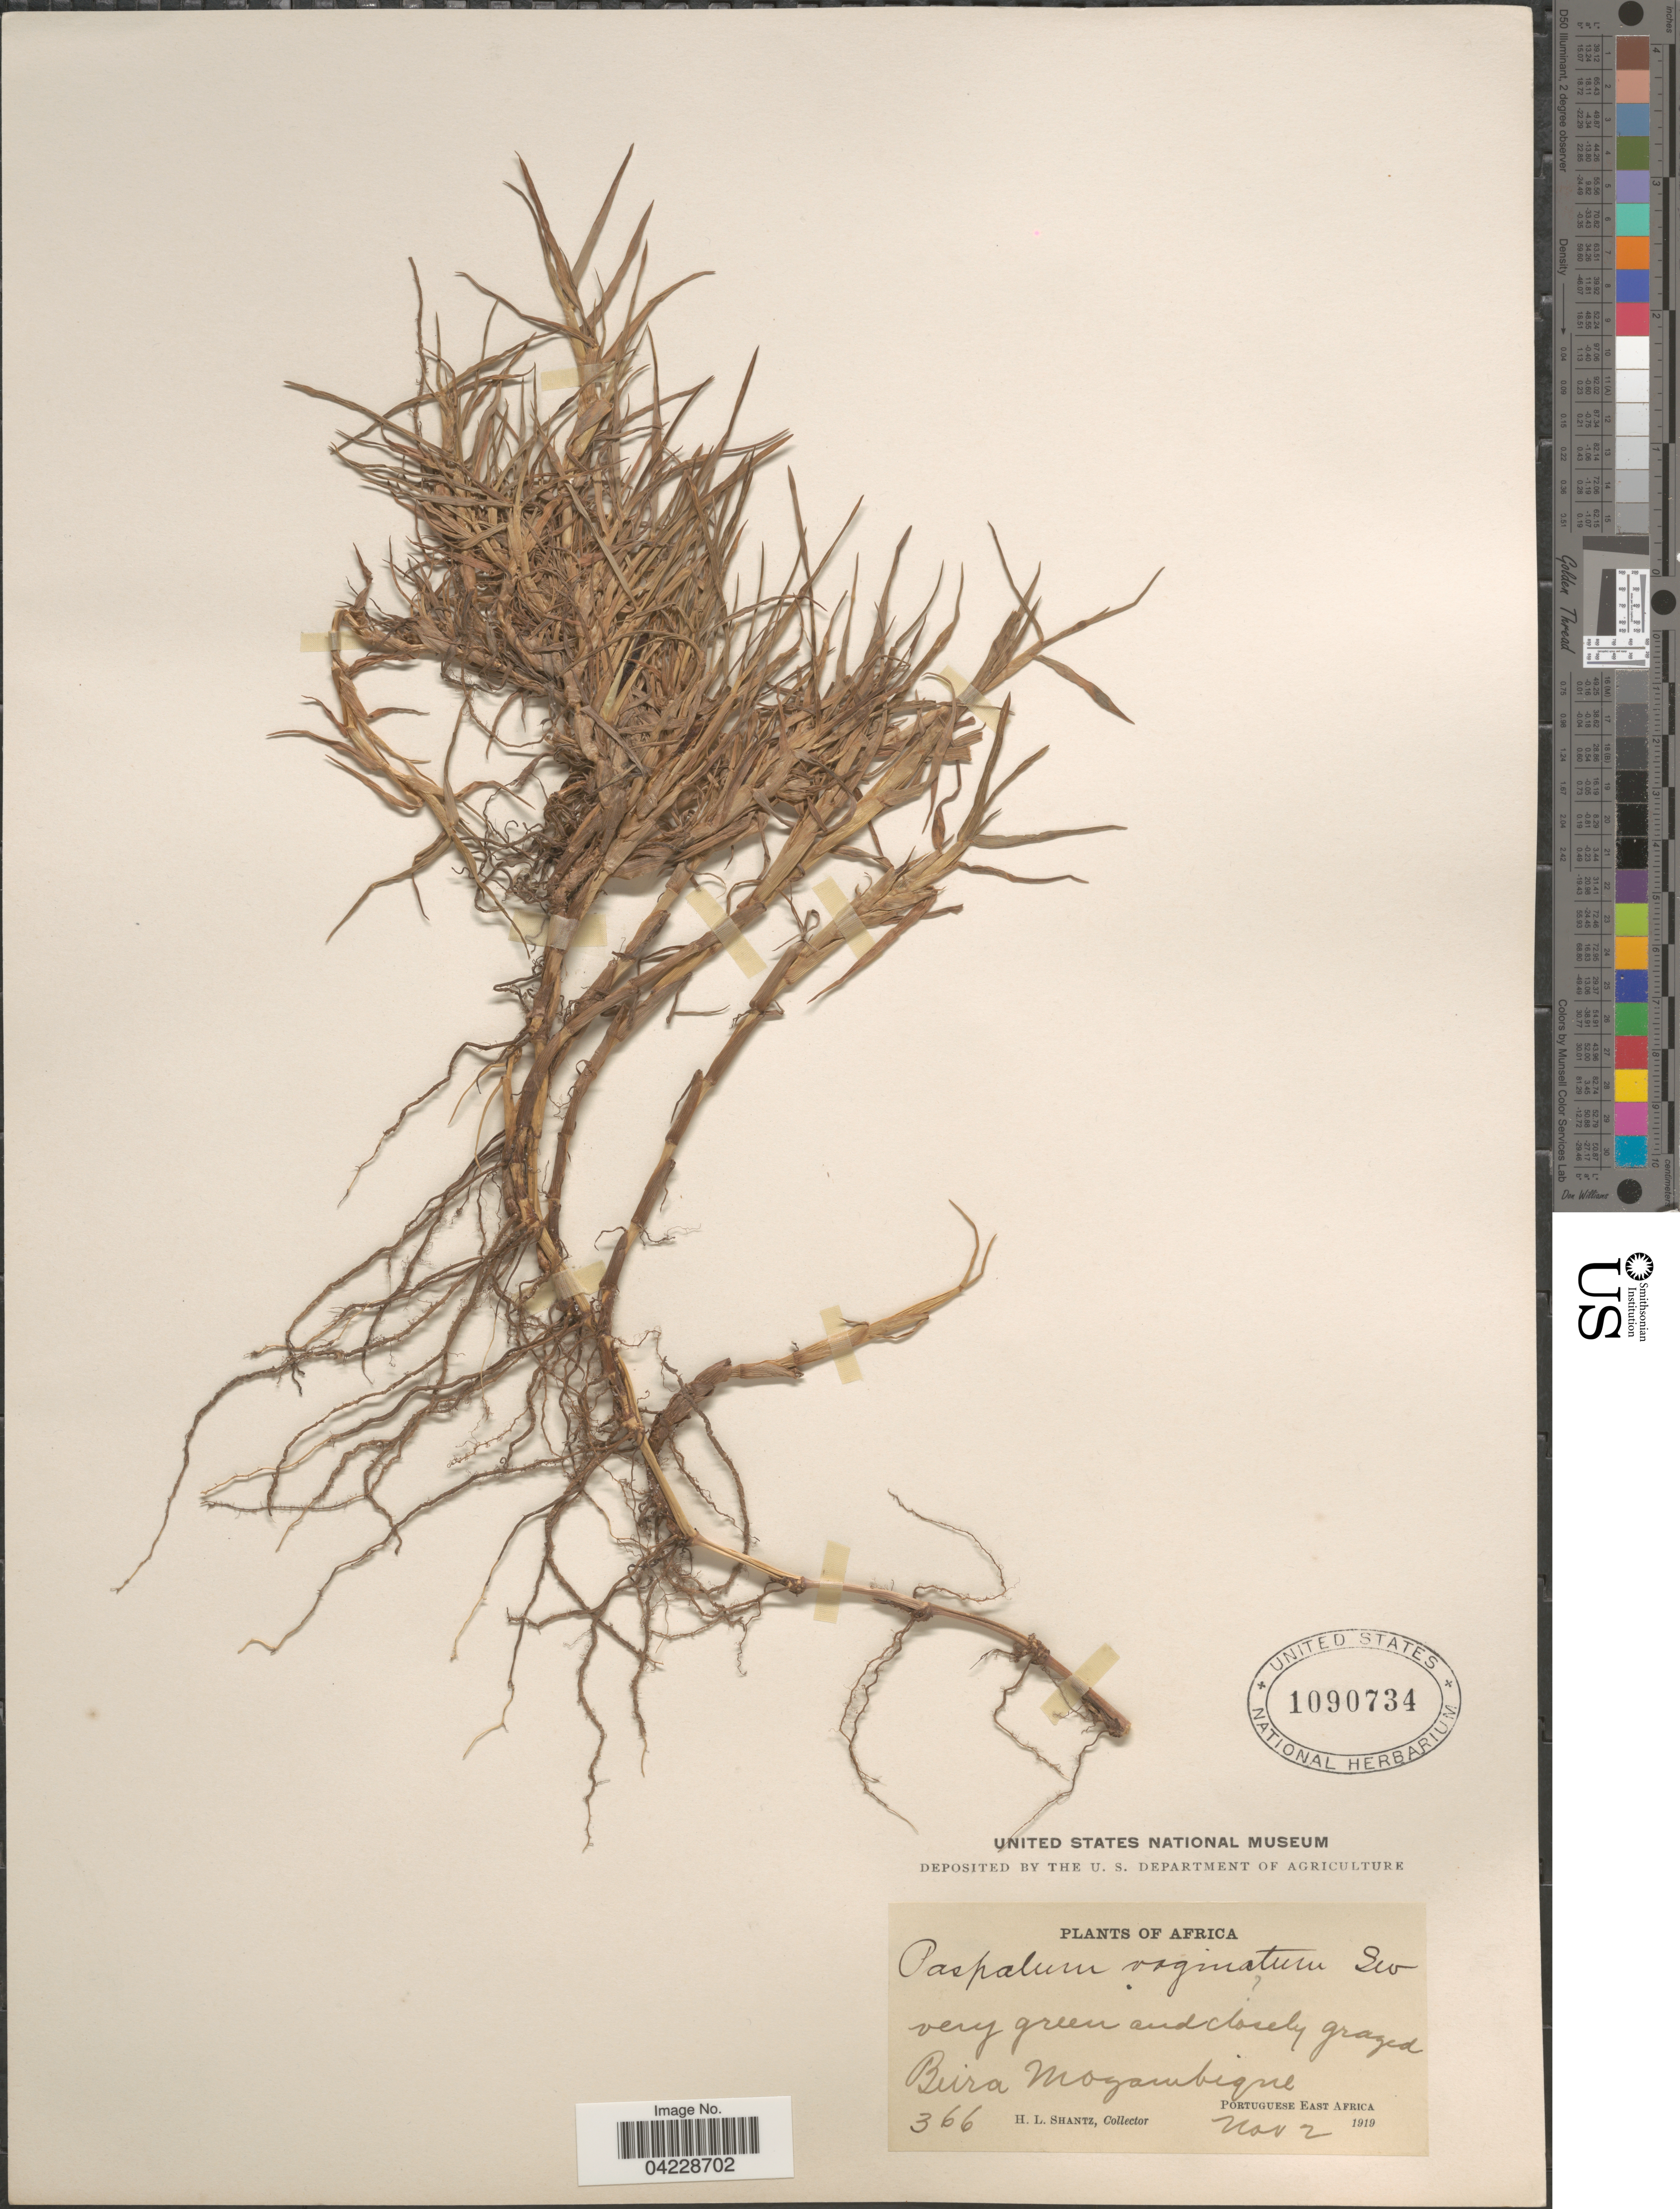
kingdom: Plantae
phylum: Tracheophyta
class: Liliopsida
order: Poales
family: Poaceae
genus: Paspalum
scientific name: Paspalum vaginatum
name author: Sw.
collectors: H. Shantz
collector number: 366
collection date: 1919-11-02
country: Mozambique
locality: Beira Mozambique. Portuguese East Africa.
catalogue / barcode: US 1090734